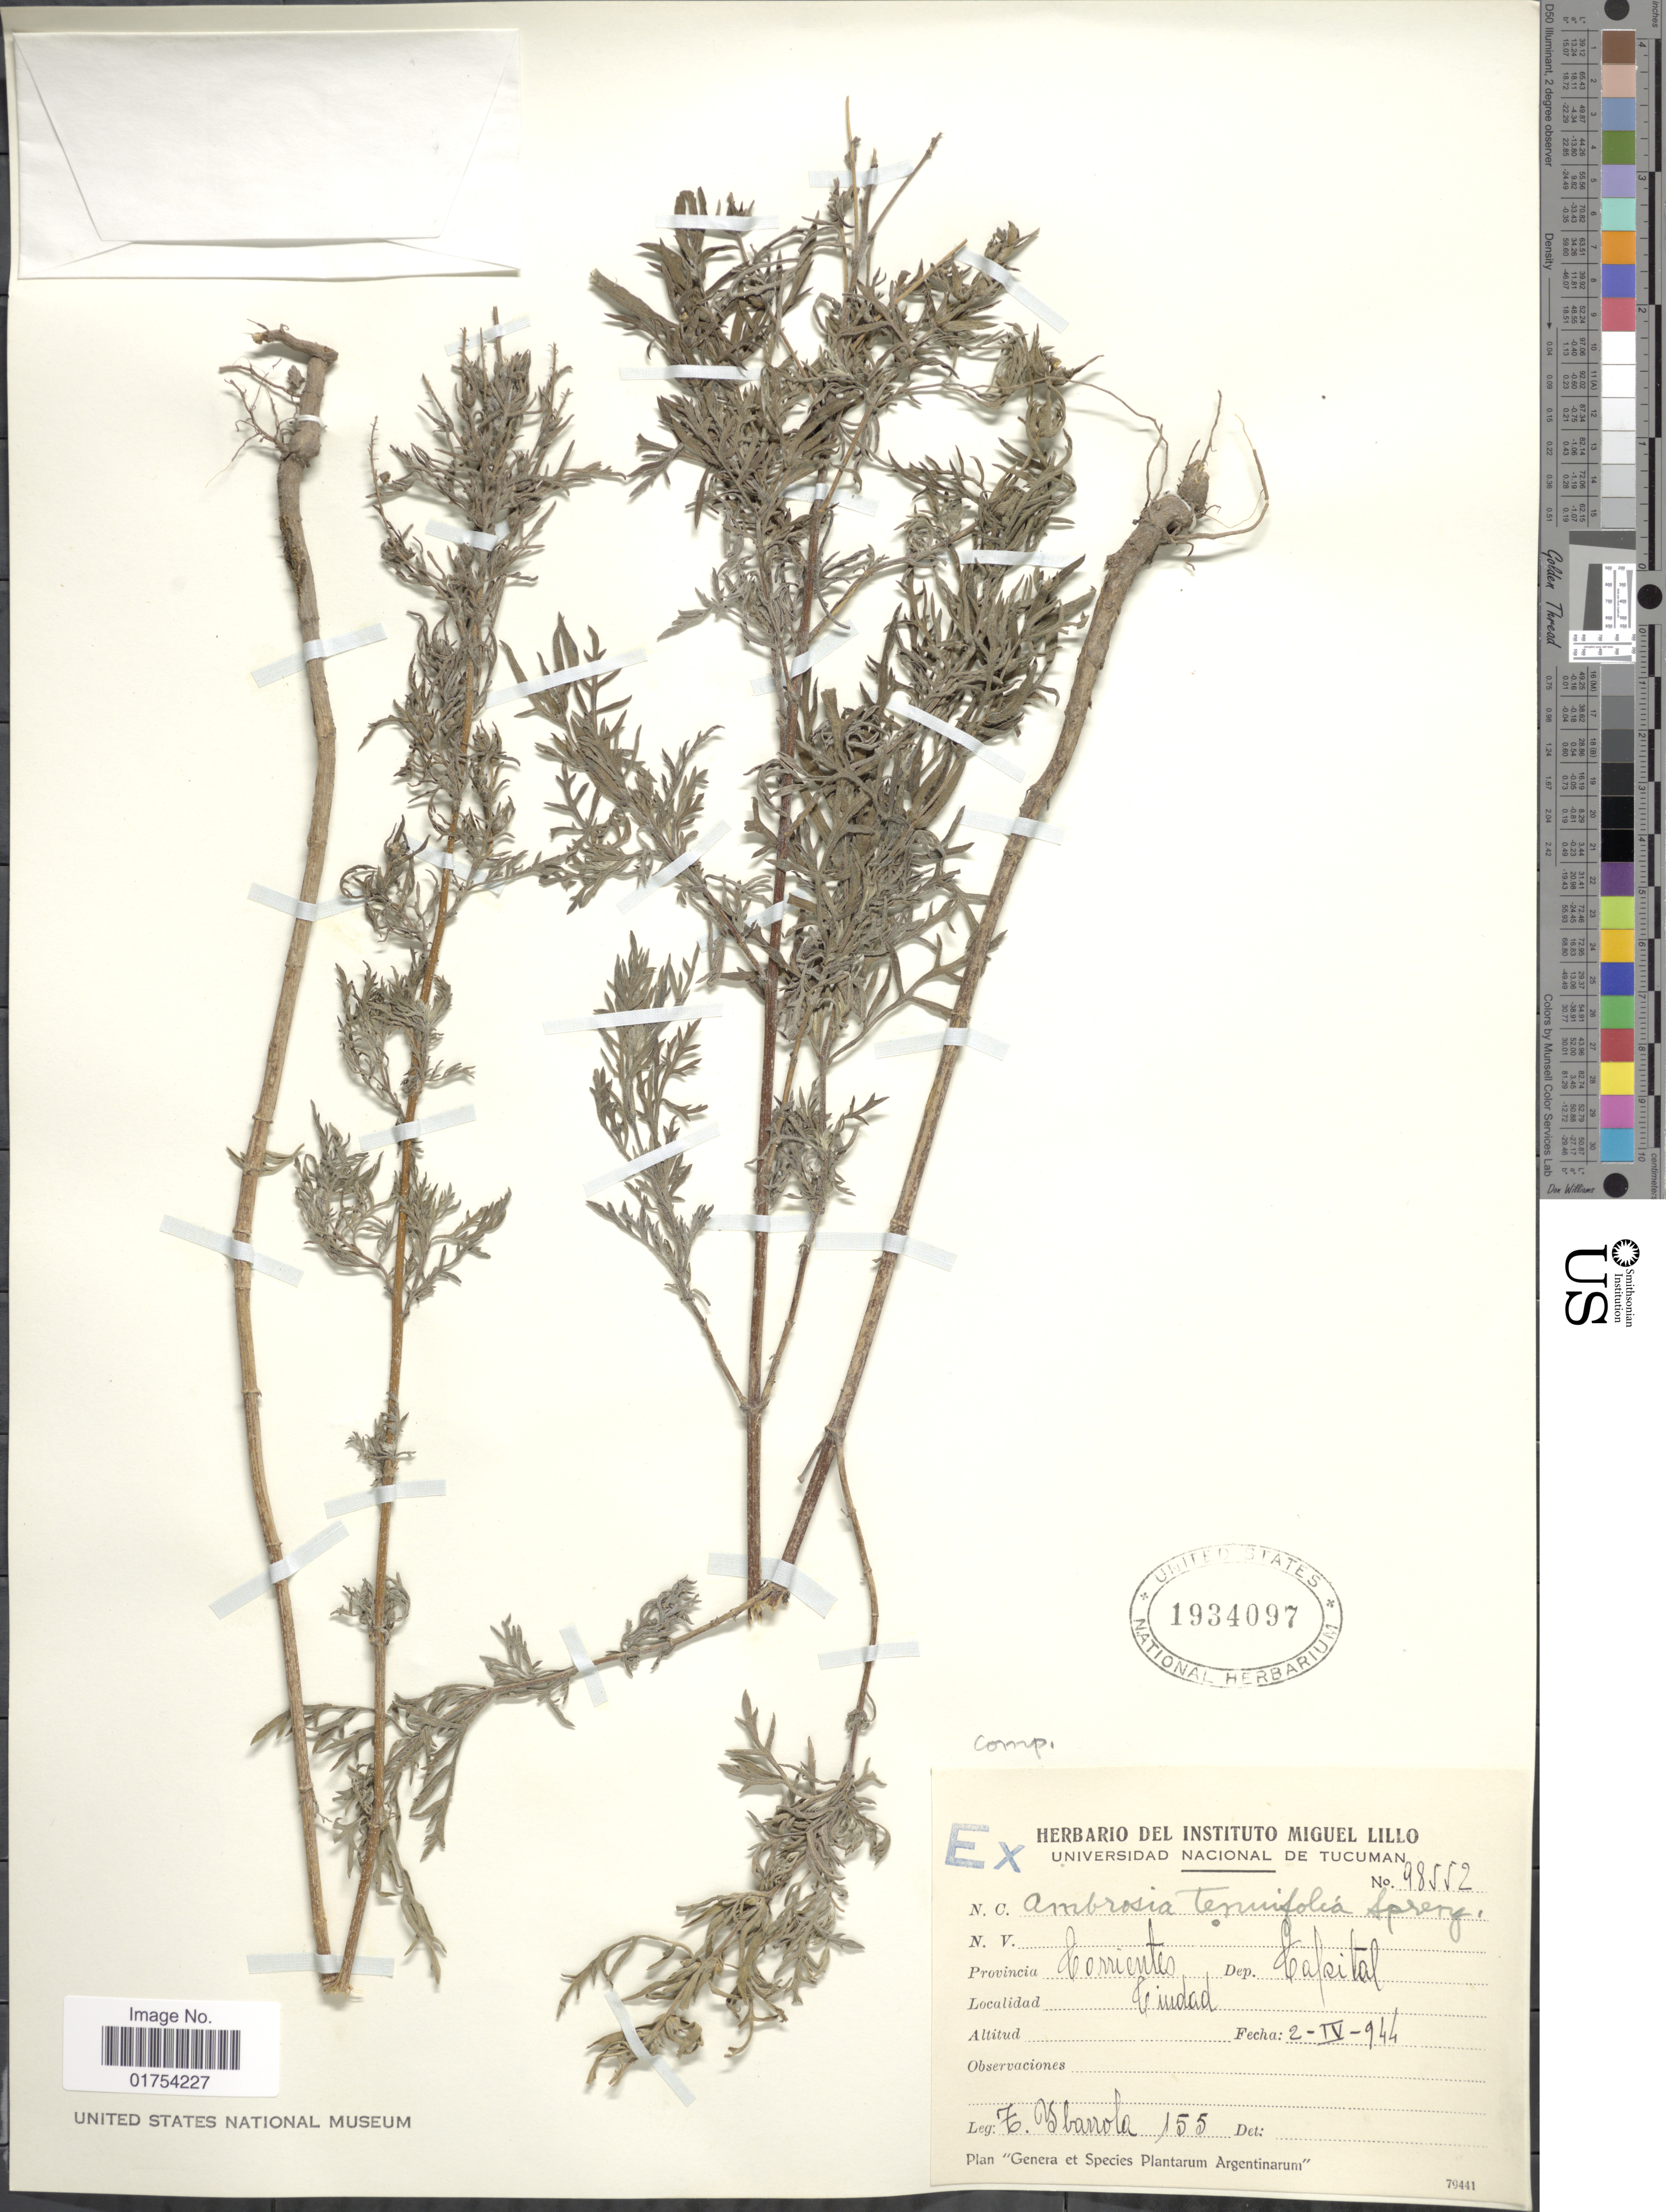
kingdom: Plantae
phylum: Tracheophyta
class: Magnoliopsida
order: Asterales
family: Asteraceae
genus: Ambrosia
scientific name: Ambrosia tenuifolia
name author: Spreng.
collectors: T. Ybarrola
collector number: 155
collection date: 1944-04-02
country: Argentina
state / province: Corrientes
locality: Dep. Capital, Ciudad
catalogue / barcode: US 1934097